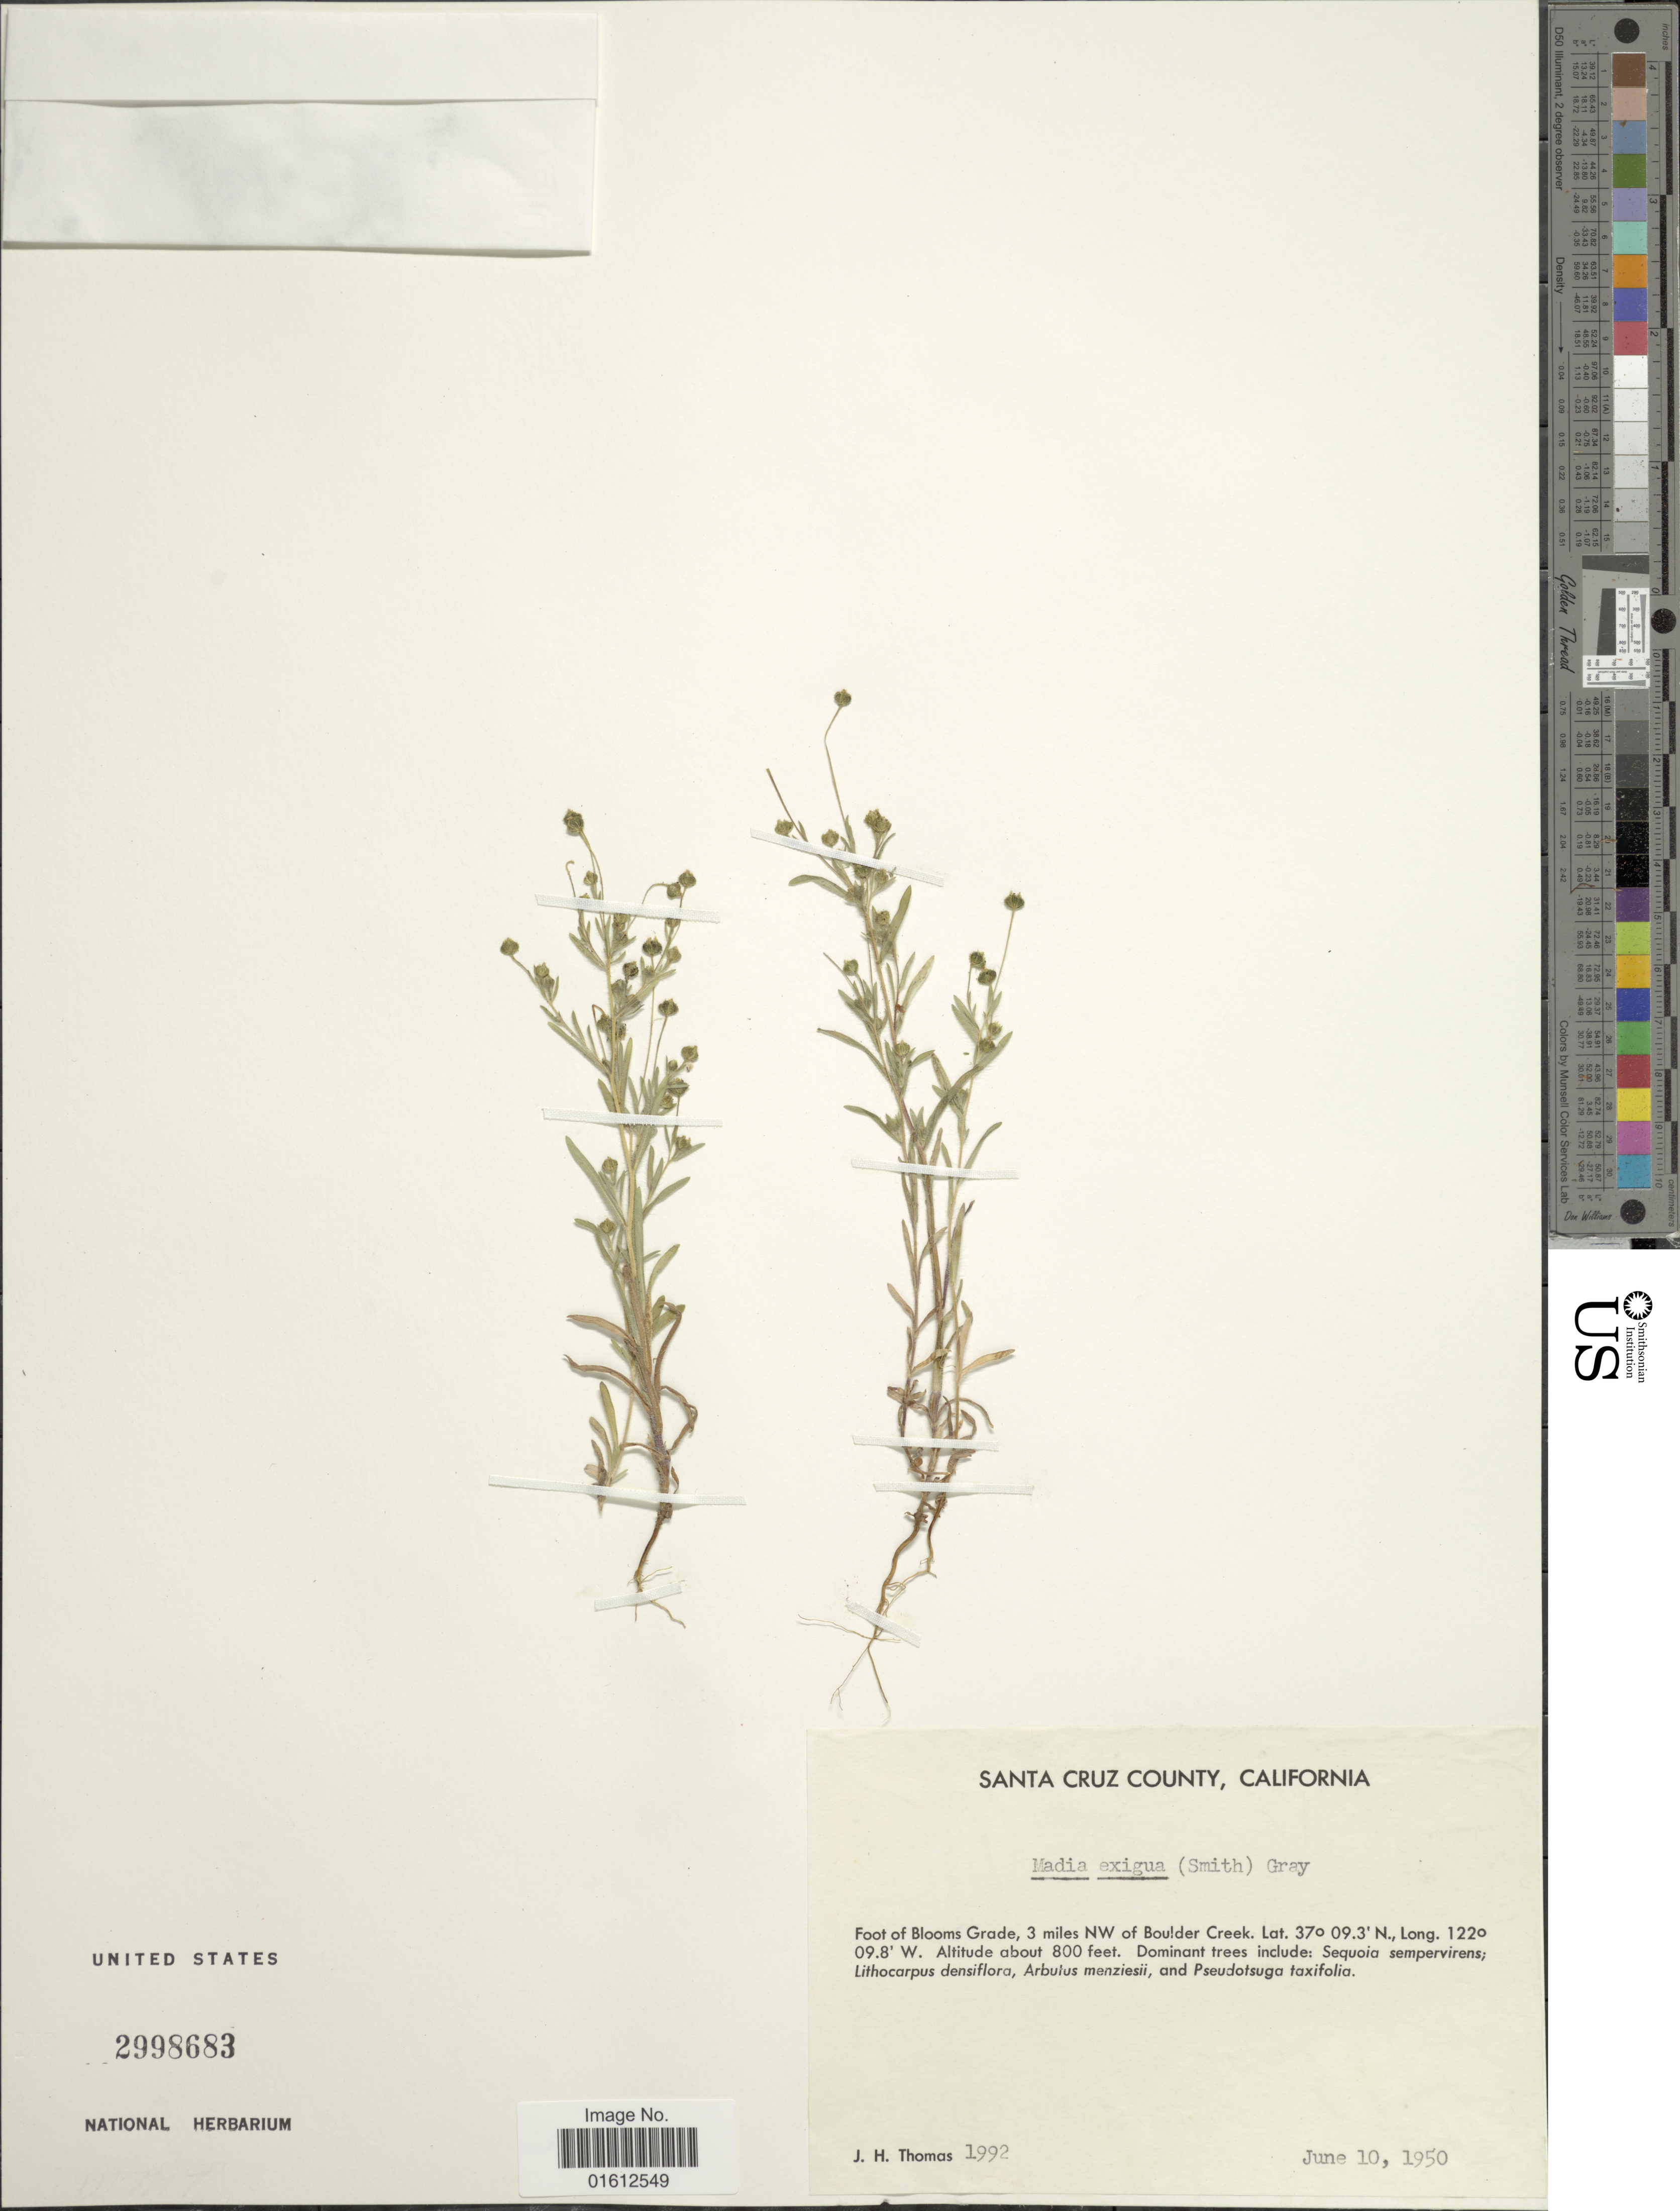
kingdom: Plantae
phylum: Tracheophyta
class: Magnoliopsida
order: Asterales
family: Asteraceae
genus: Madia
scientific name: Madia exigua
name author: (Sm.) A. Gray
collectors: J. H. Thomas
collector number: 1992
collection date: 1950-06-10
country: United States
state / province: California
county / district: Santa Cruz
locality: Santa Cruz County. Foot of Blooms Grade, 3 miles NW of Bouler Creek.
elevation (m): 244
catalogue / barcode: US 2998683